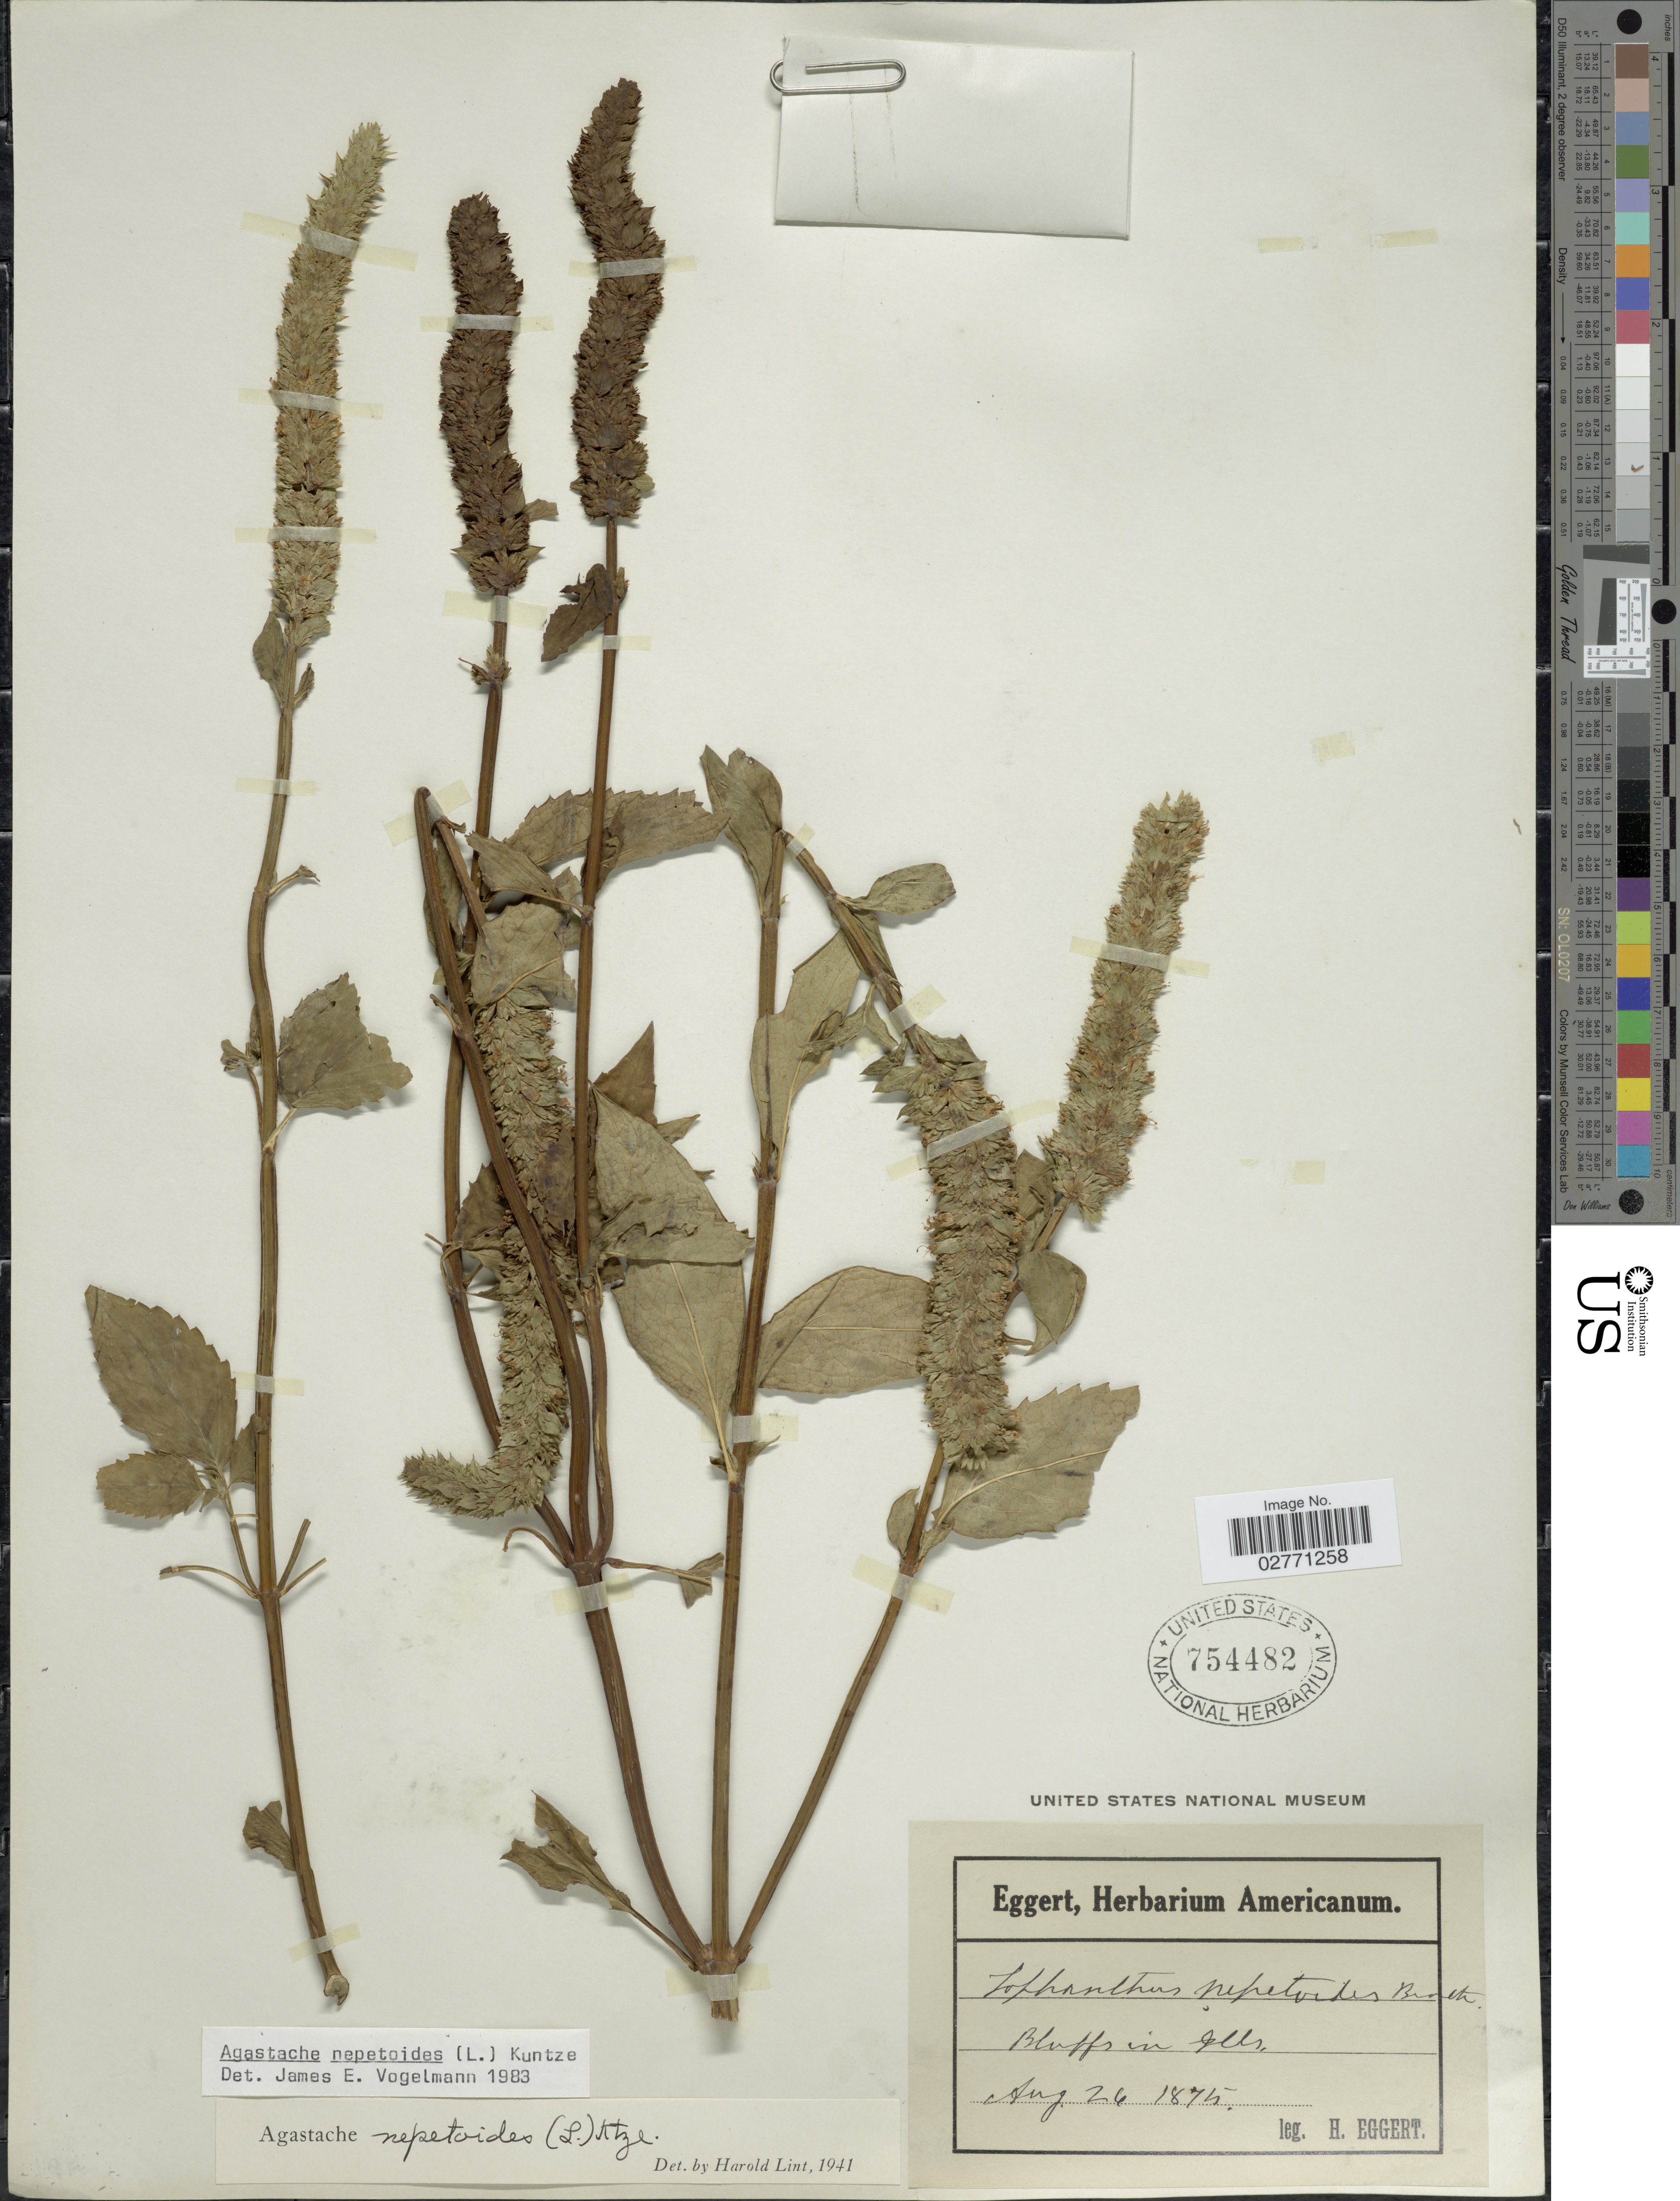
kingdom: Plantae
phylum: Tracheophyta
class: Magnoliopsida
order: Lamiales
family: Lamiaceae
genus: Agastache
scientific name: Agastache nepetoides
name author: (L.) Kuntze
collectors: H. Eggert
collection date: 1875-08-26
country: United States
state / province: Illinois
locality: Bluffs in Ills.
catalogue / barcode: US 754482